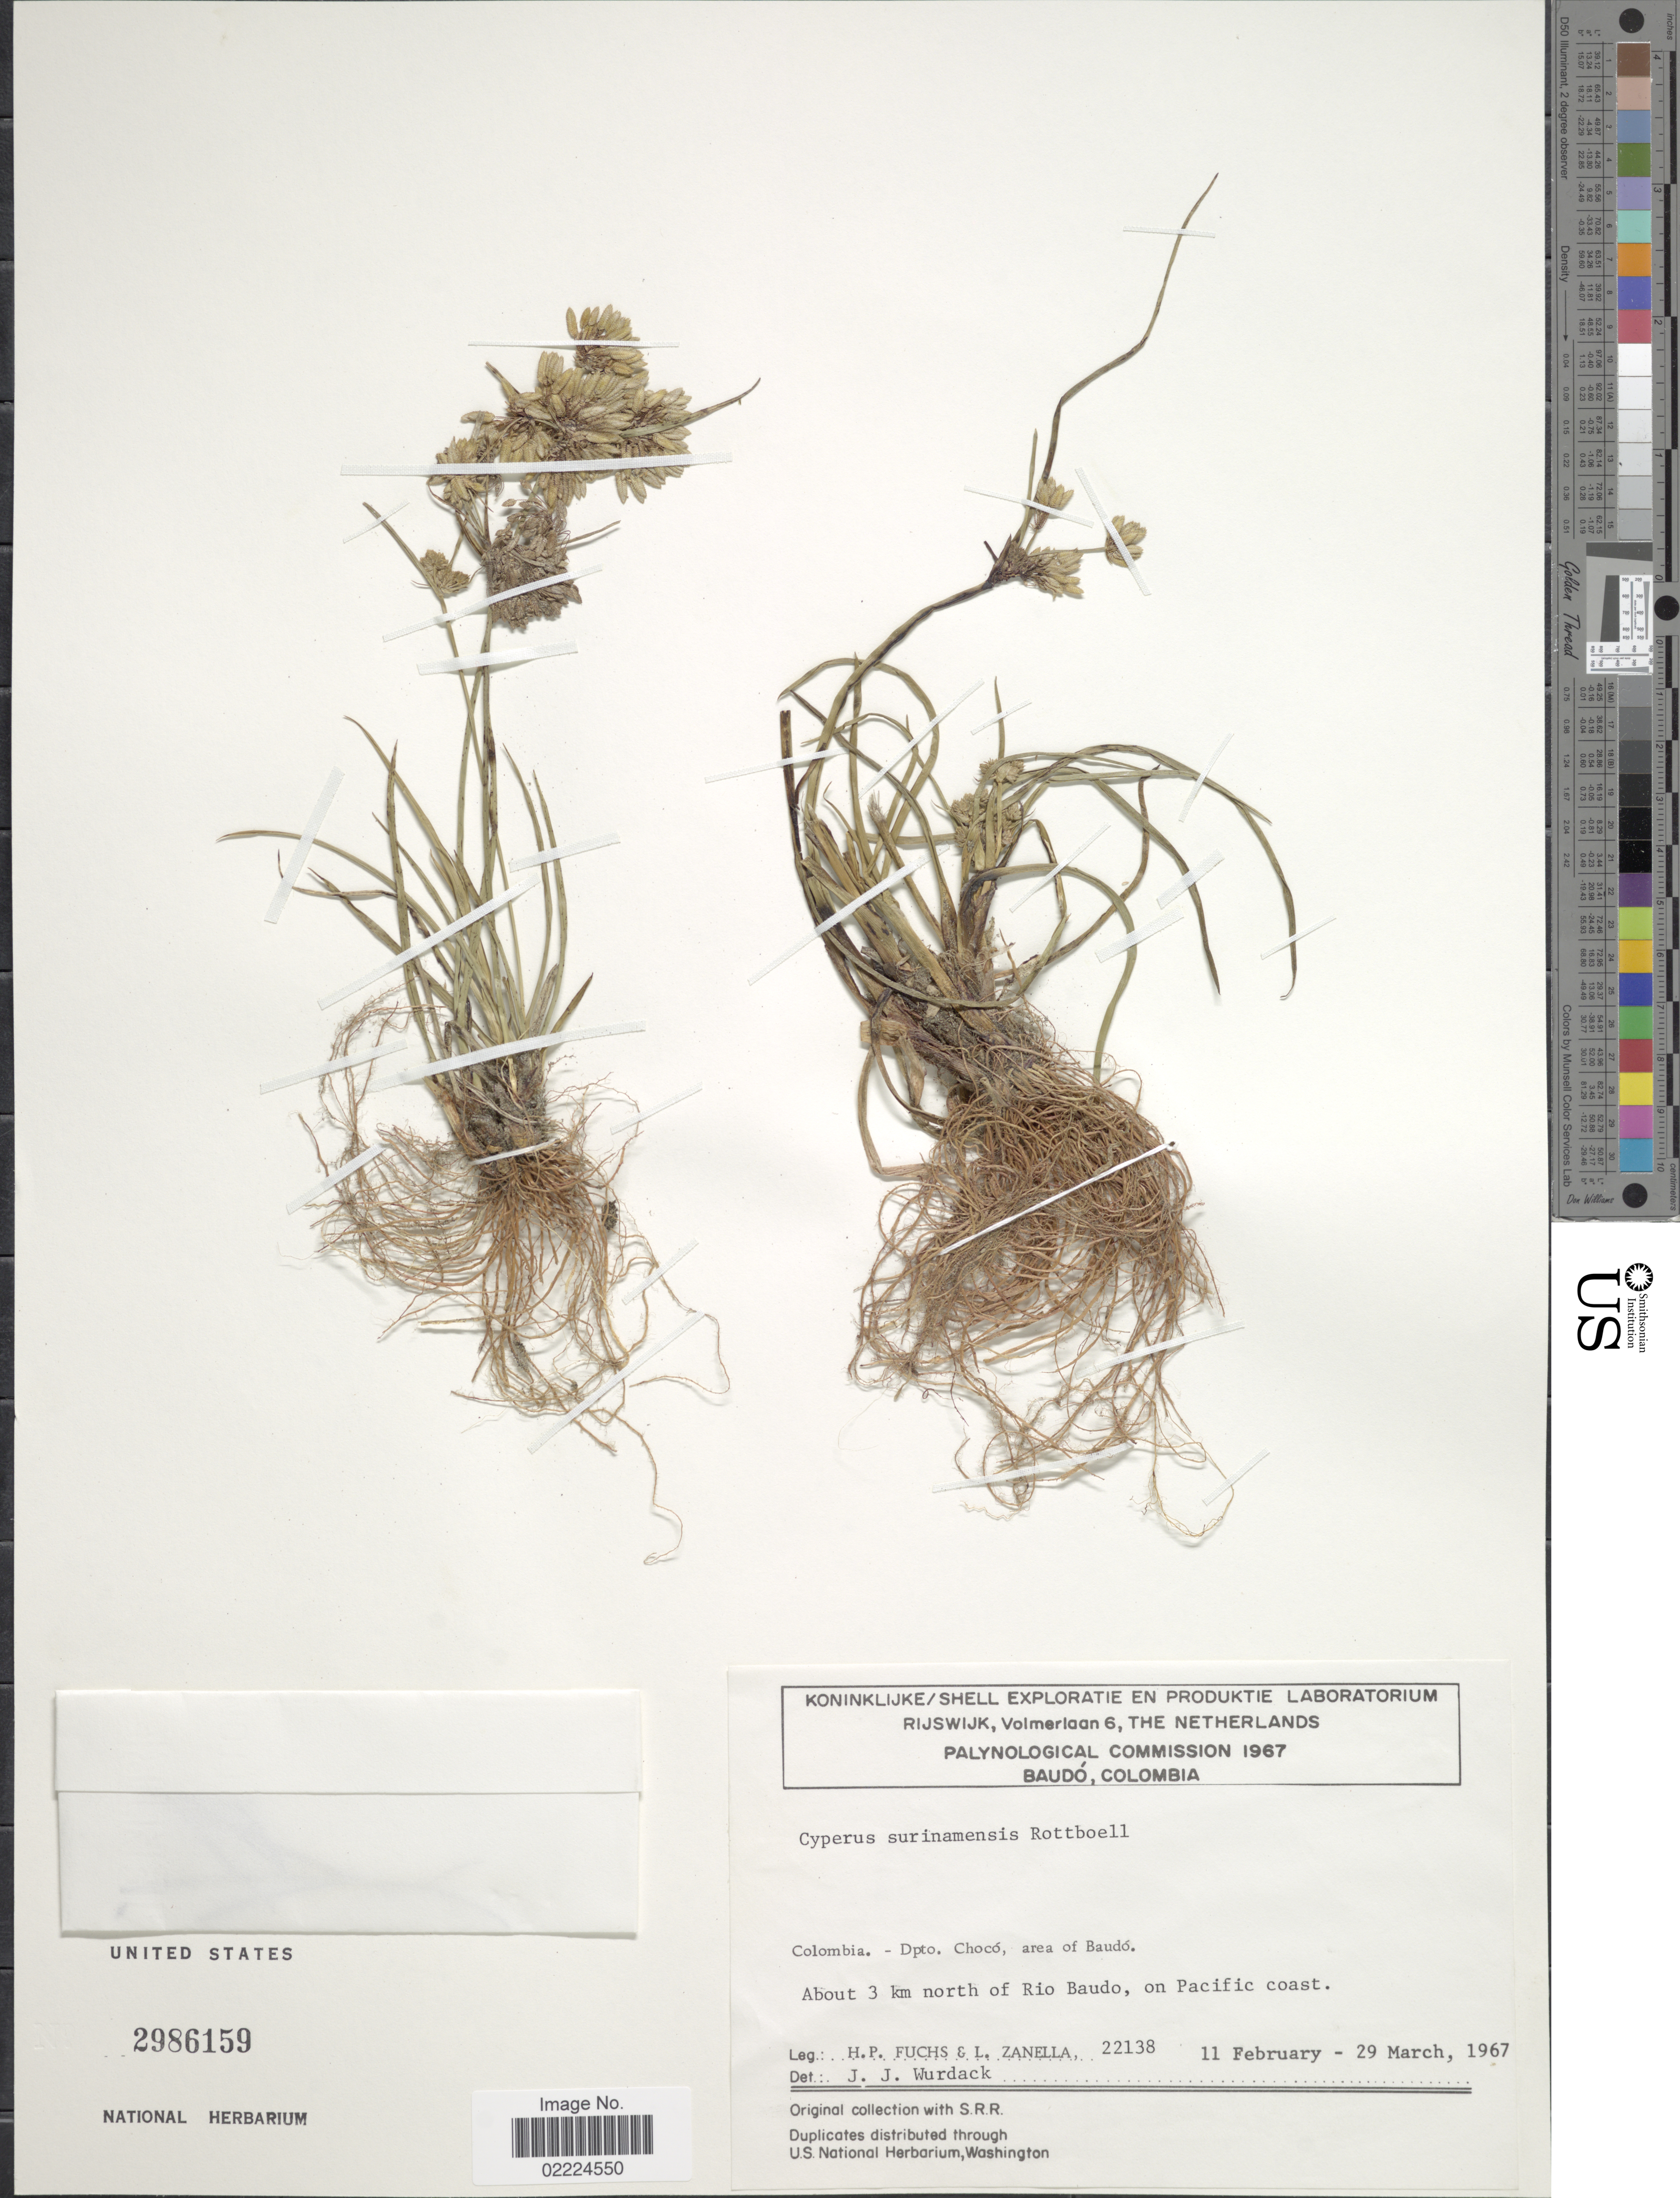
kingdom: Plantae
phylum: Tracheophyta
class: Liliopsida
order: Poales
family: Cyperaceae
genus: Cyperus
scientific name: Cyperus surinamensis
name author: Rottb.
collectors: H. P. Fuchs & L. Zanella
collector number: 22138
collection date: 1967-02-11/1967-03-29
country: Colombia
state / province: Chocó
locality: Dpto. Choco, area of Baudo, About 3 km north of Rio Baudo, on pacific coast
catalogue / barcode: US 2986159